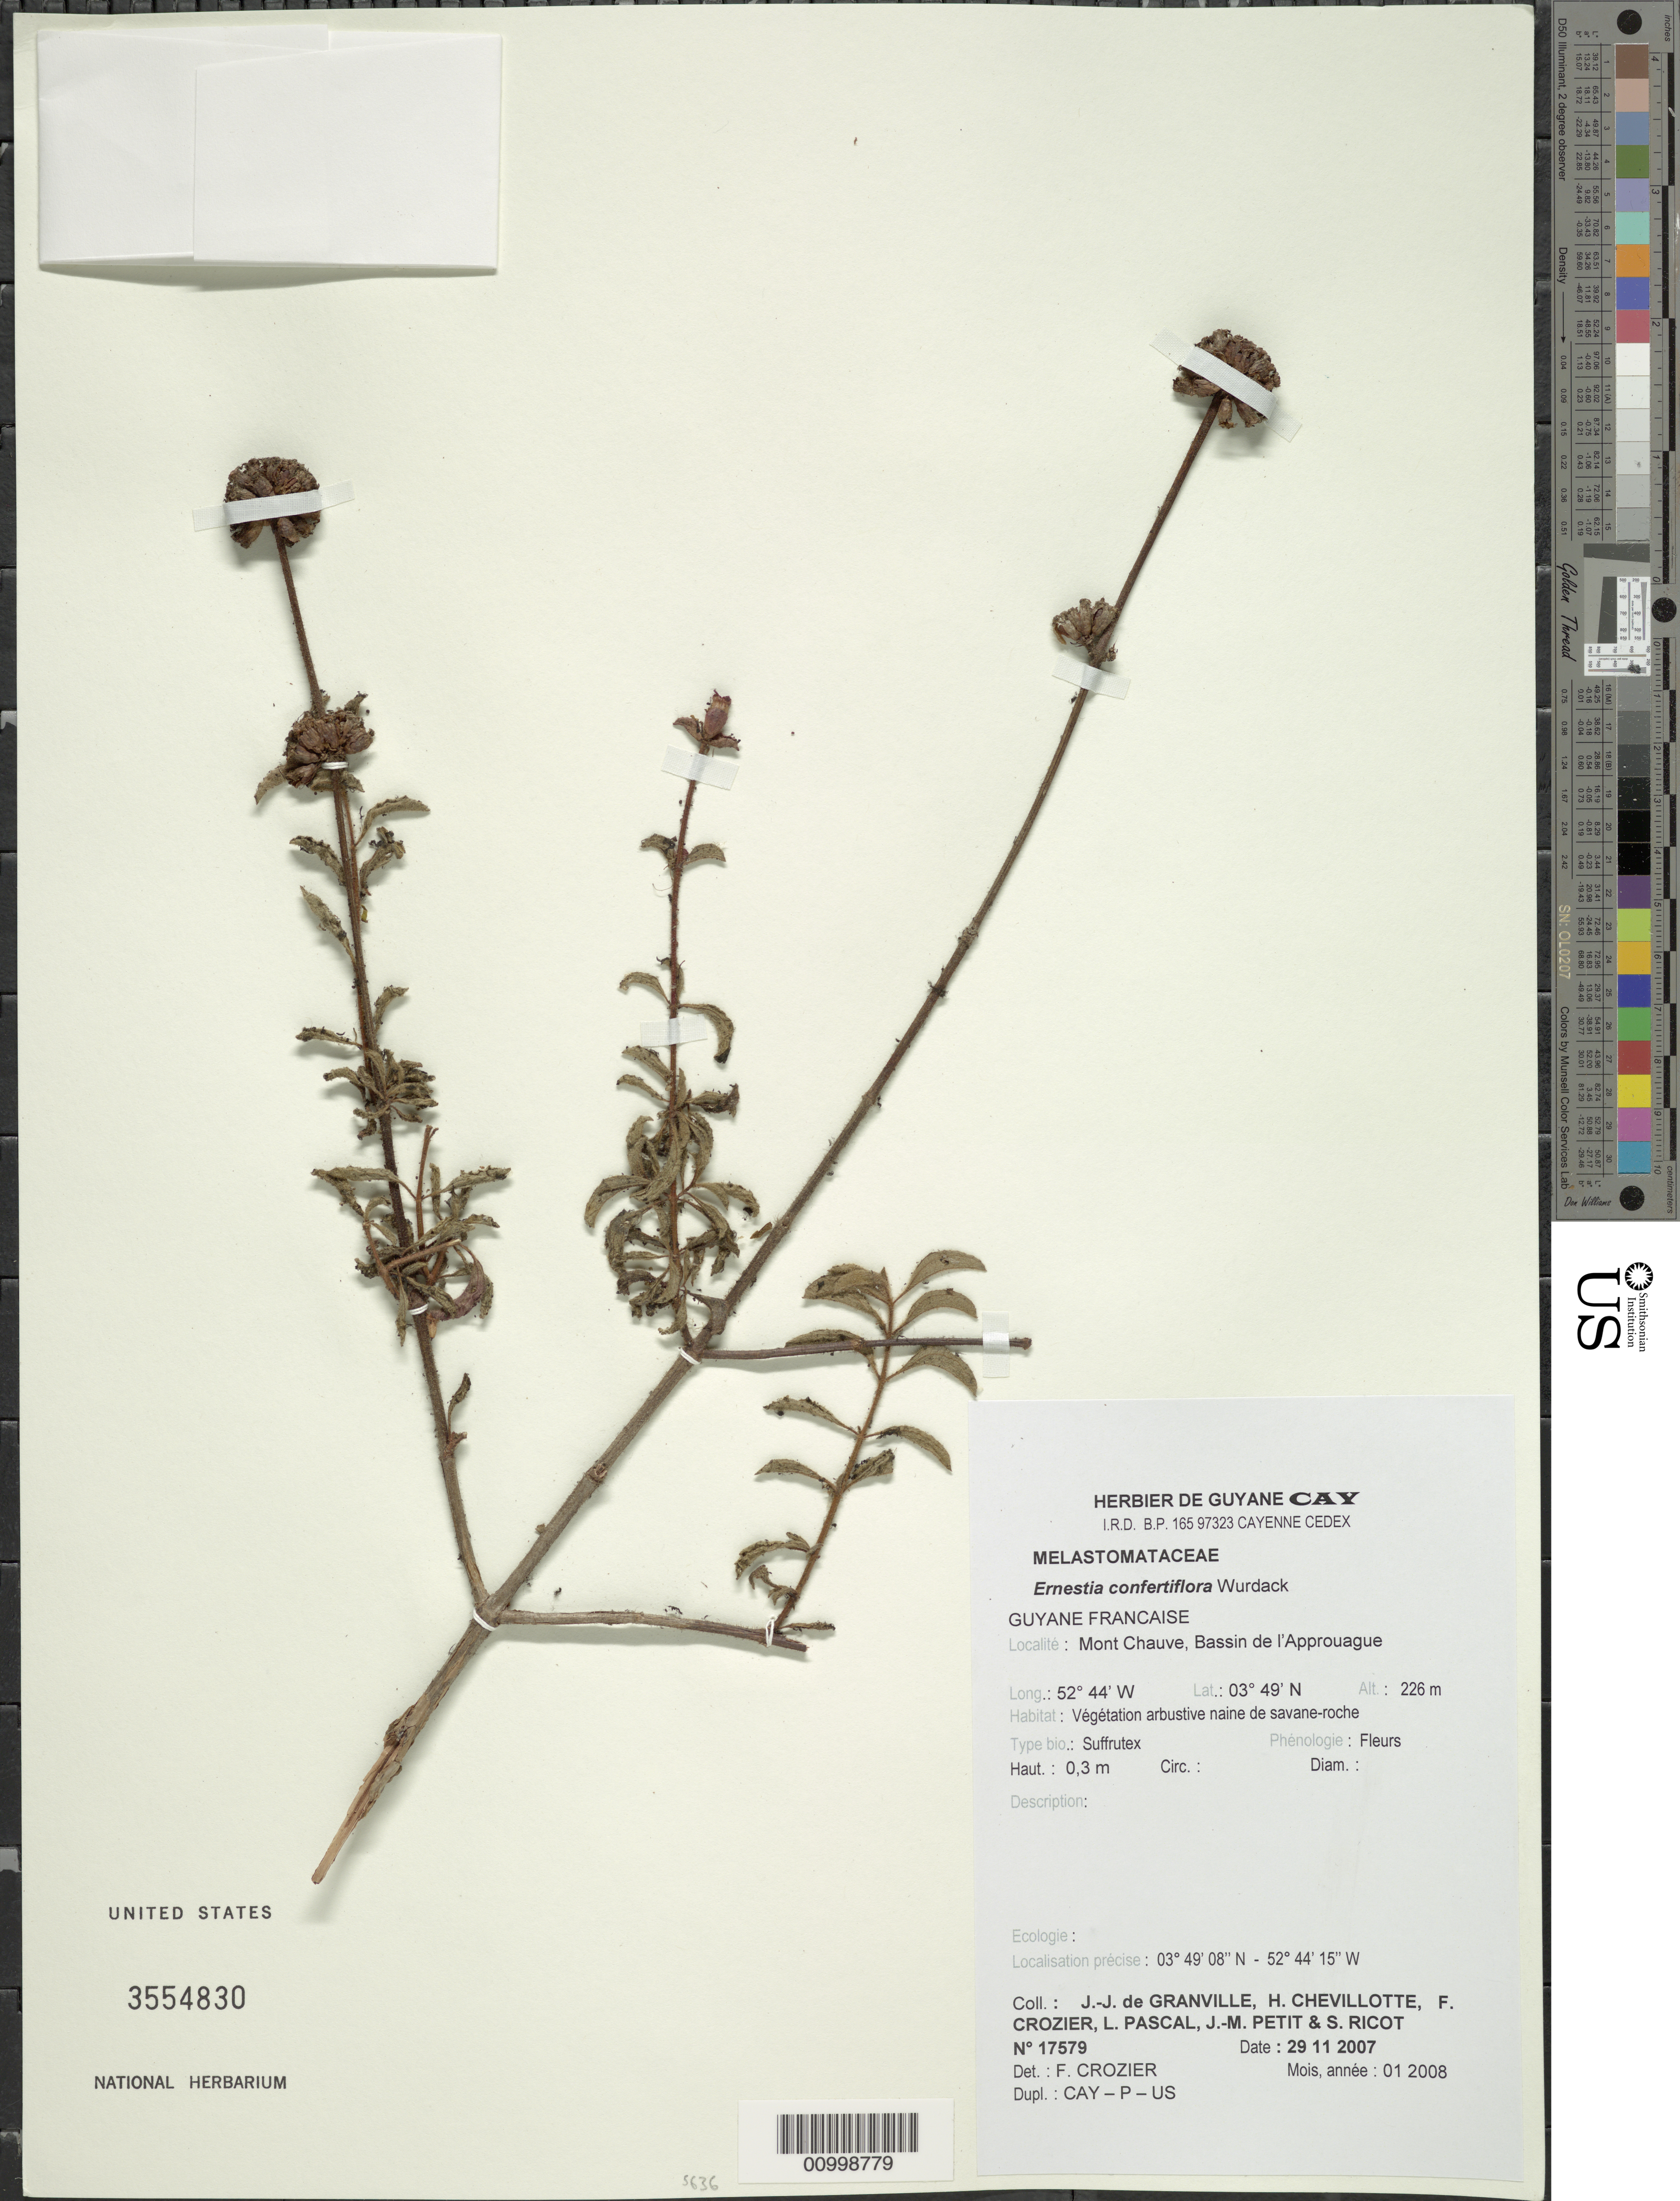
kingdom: Plantae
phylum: Tracheophyta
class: Magnoliopsida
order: Myrtales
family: Melastomataceae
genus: Ernestia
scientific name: Ernestia confertiflora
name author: Wurdack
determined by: Crozier, F.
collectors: J.-J. de Granville, H. Chevillotte, F. Crozier, L. Pascal, J. Petit & S. Ricot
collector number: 17579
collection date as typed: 29-Nov-07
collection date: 2007-11-29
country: French Guiana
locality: Mont Chauve, Bassin de l'Approuague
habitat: Vegetation arbustive naine de savane-roche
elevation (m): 226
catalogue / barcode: US 3554830